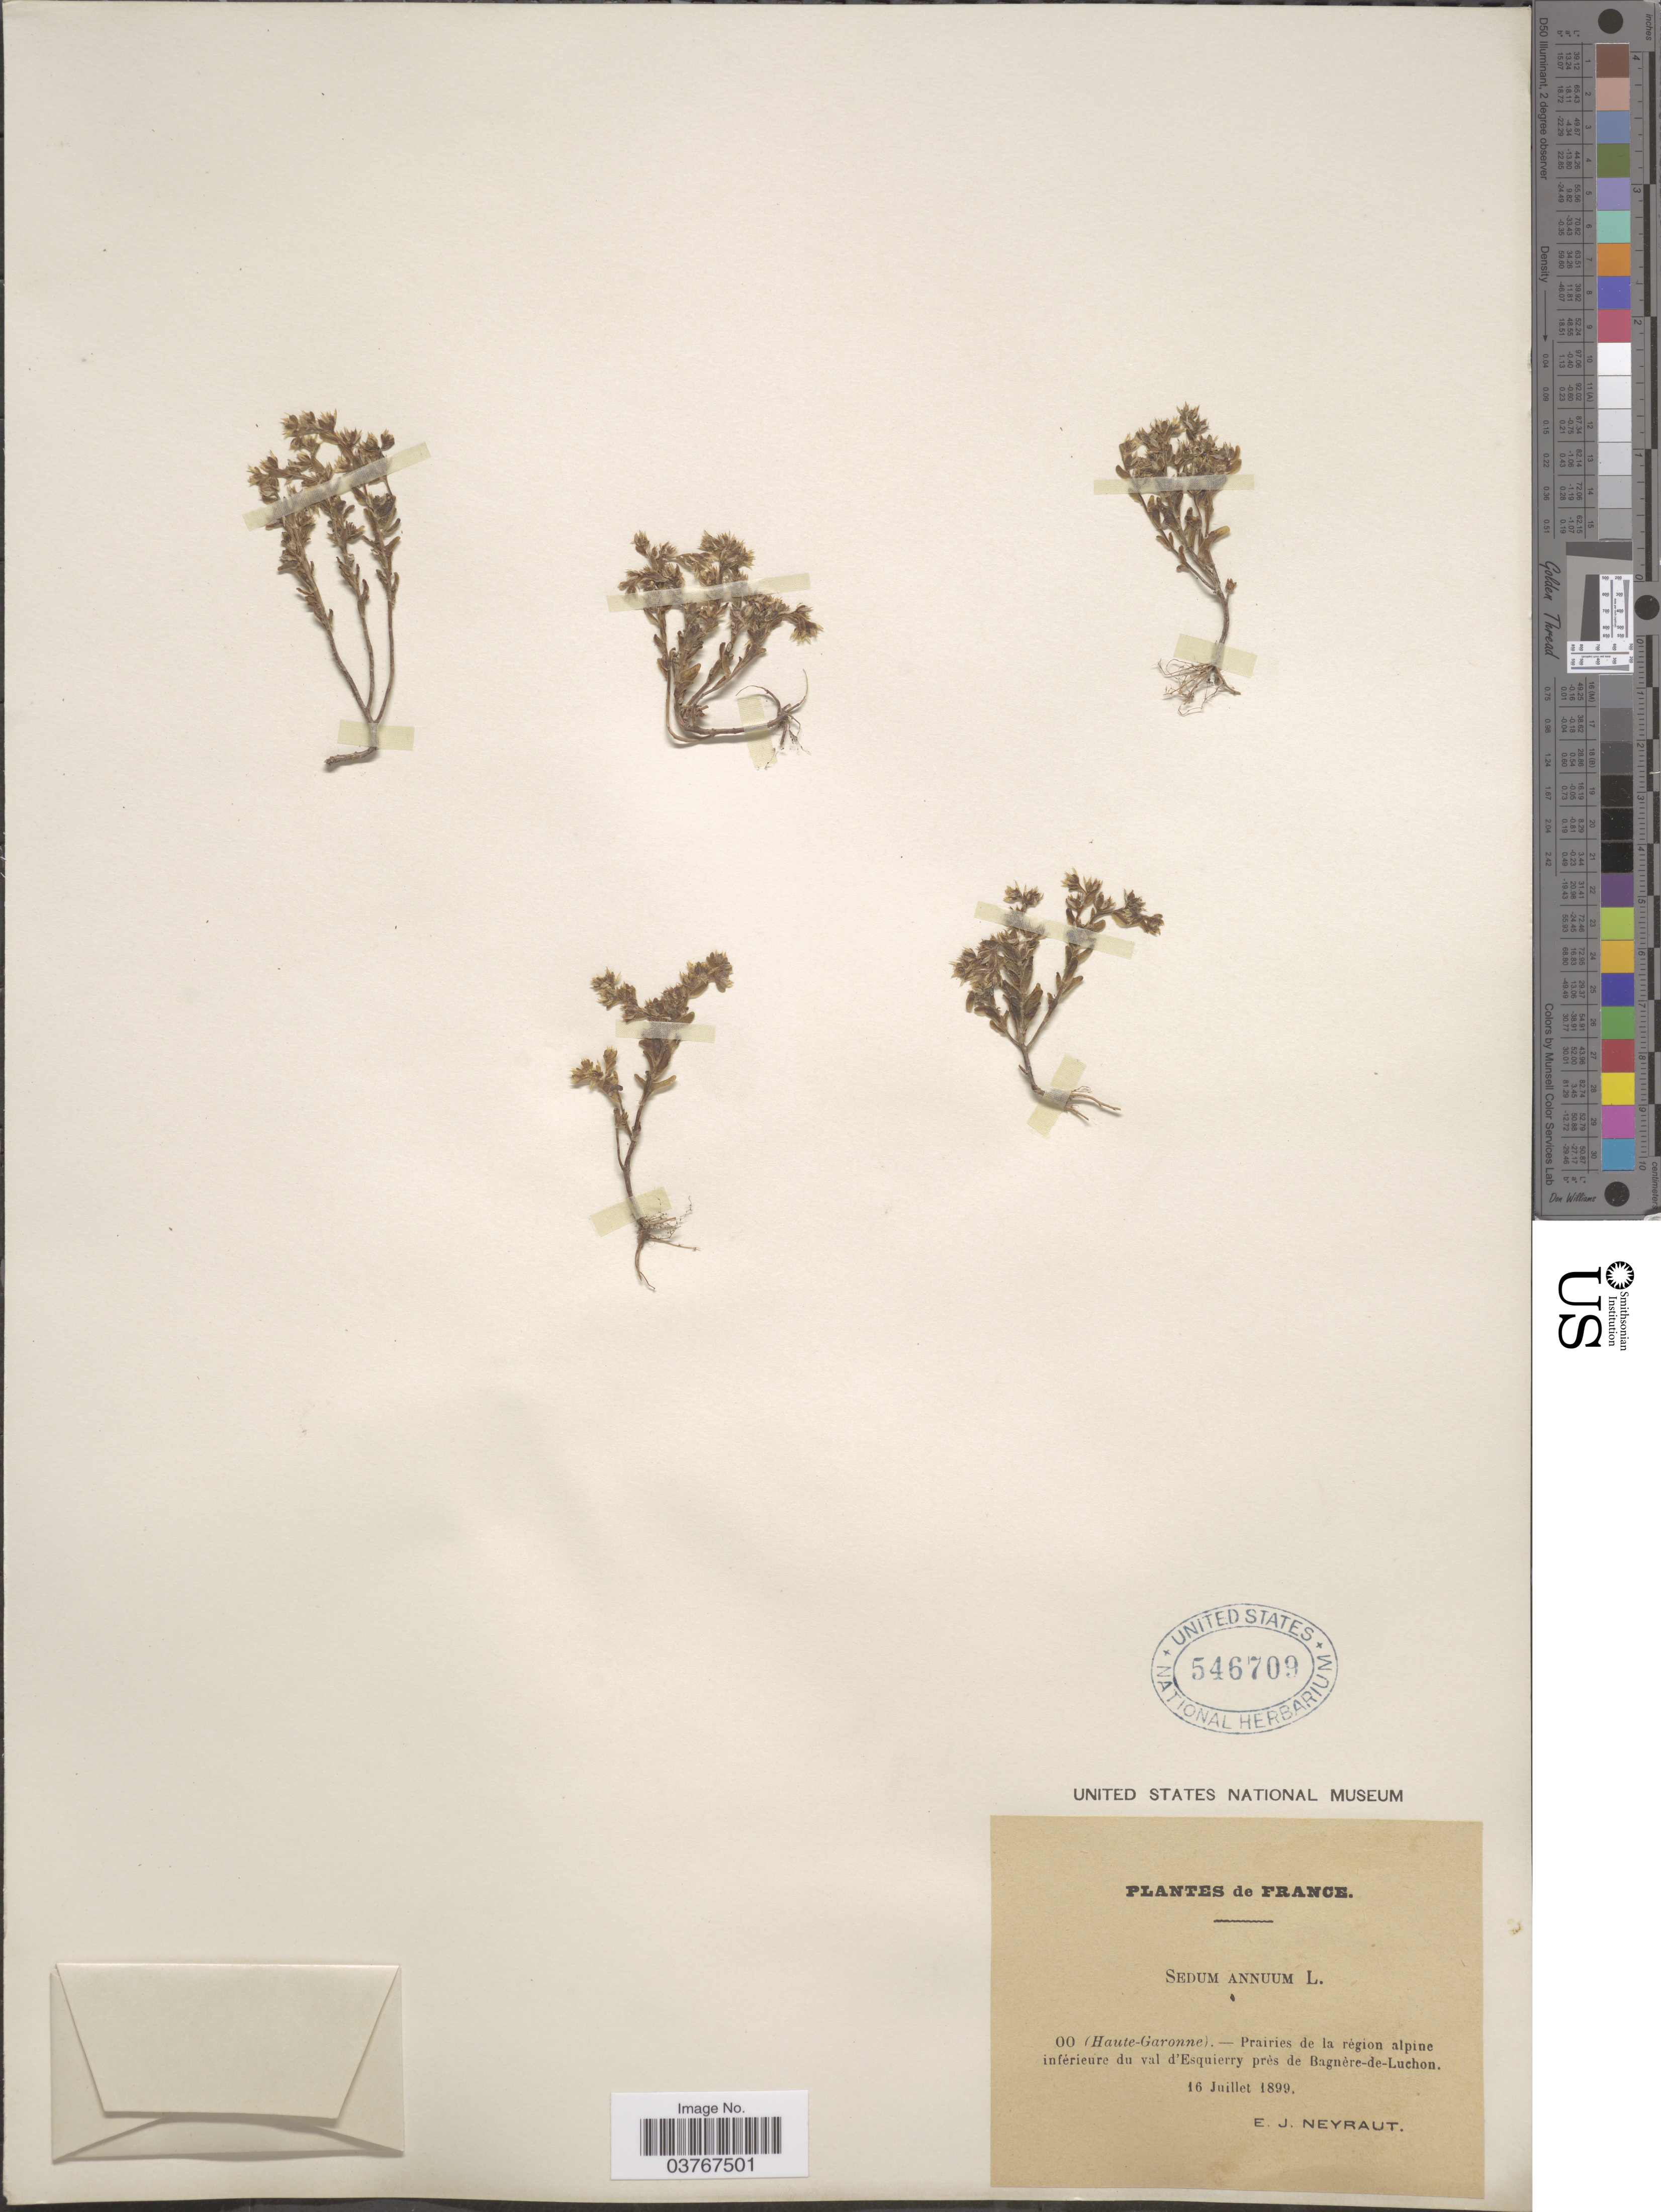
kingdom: Plantae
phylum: Tracheophyta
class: Magnoliopsida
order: Saxifragales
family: Crassulaceae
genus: Sedum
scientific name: Sedum annuum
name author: L.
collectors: E. Neyraut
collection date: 1899-08-16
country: France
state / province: Occitanie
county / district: Haute-Garonne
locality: OO (Haute-Garonne).- Prairies de la règion alpine inférieure du val d'Esquierry près de Bagnère-de-Luchon.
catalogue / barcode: US 546709